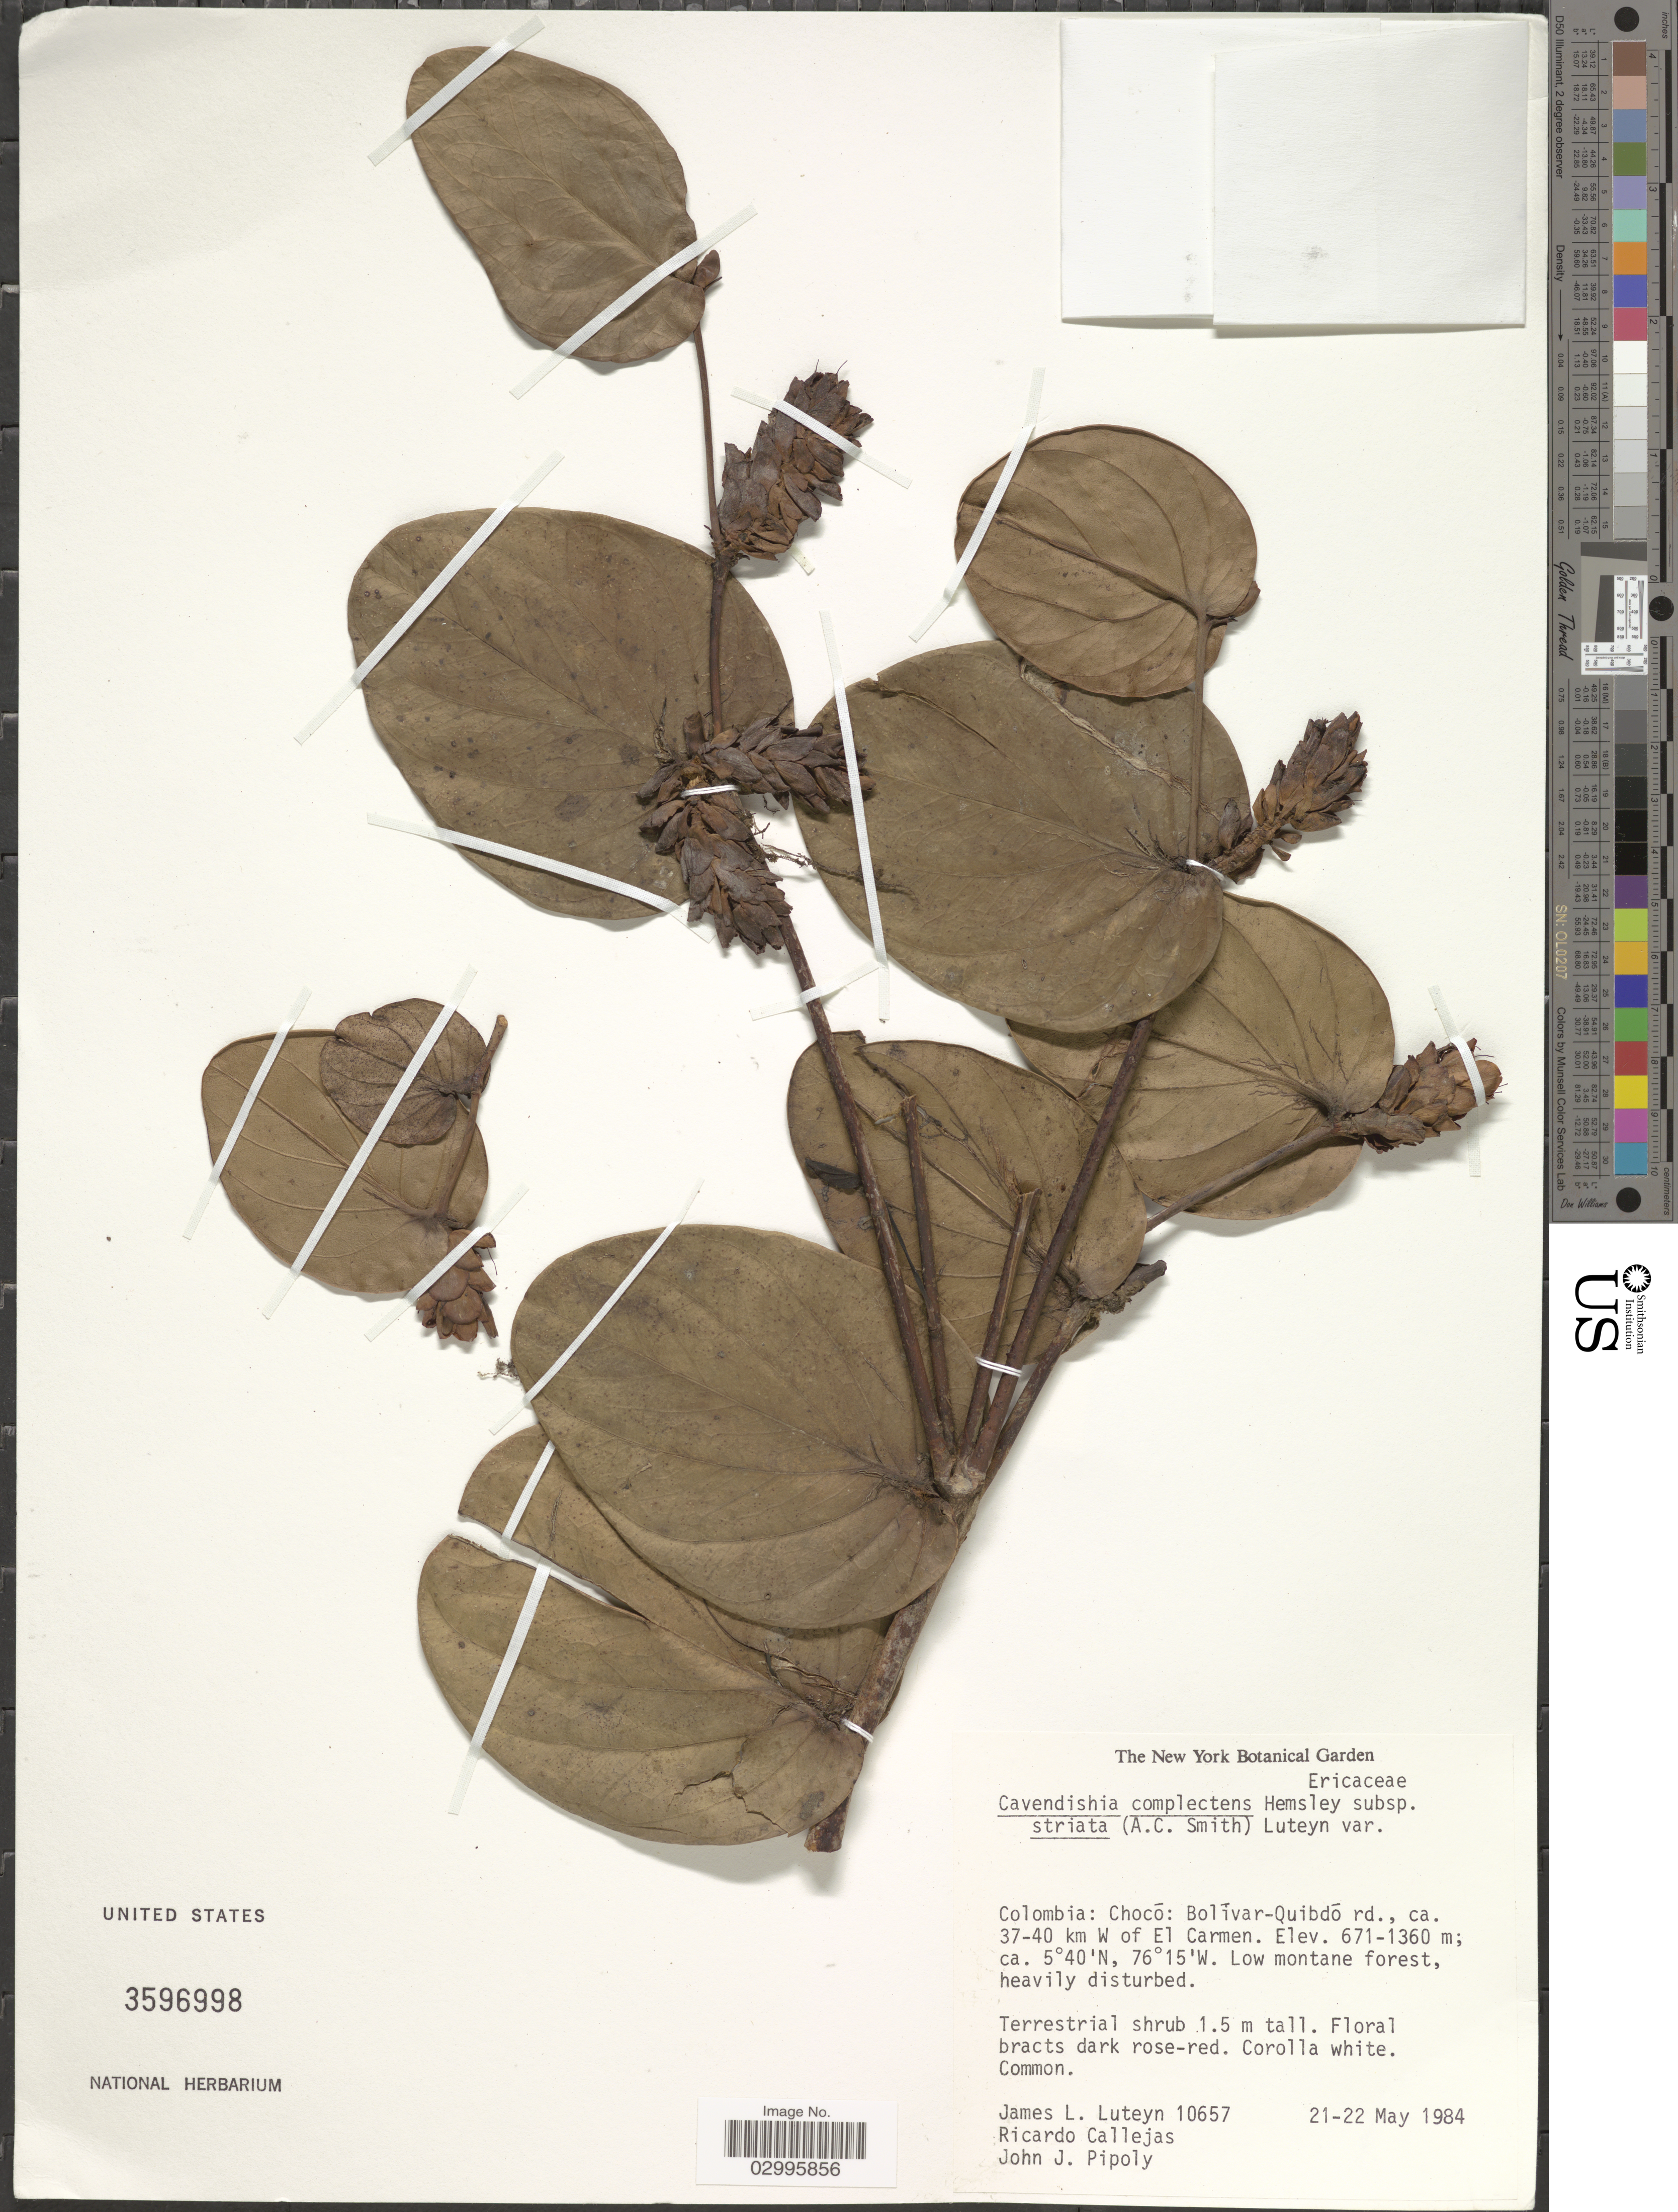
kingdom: Plantae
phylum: Tracheophyta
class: Magnoliopsida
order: Ericales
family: Ericaceae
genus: Cavendishia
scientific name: Cavendishia complectens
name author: Hemsl.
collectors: J. Luteyn, R. Callejas & J. J. Pipoly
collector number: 10657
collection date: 1984-05-21/1984-05-22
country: Colombia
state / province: Chocó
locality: Bolívar-Quibdó rd., ca. 37-40 km W of El Carmen.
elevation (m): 671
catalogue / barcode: US 3596998